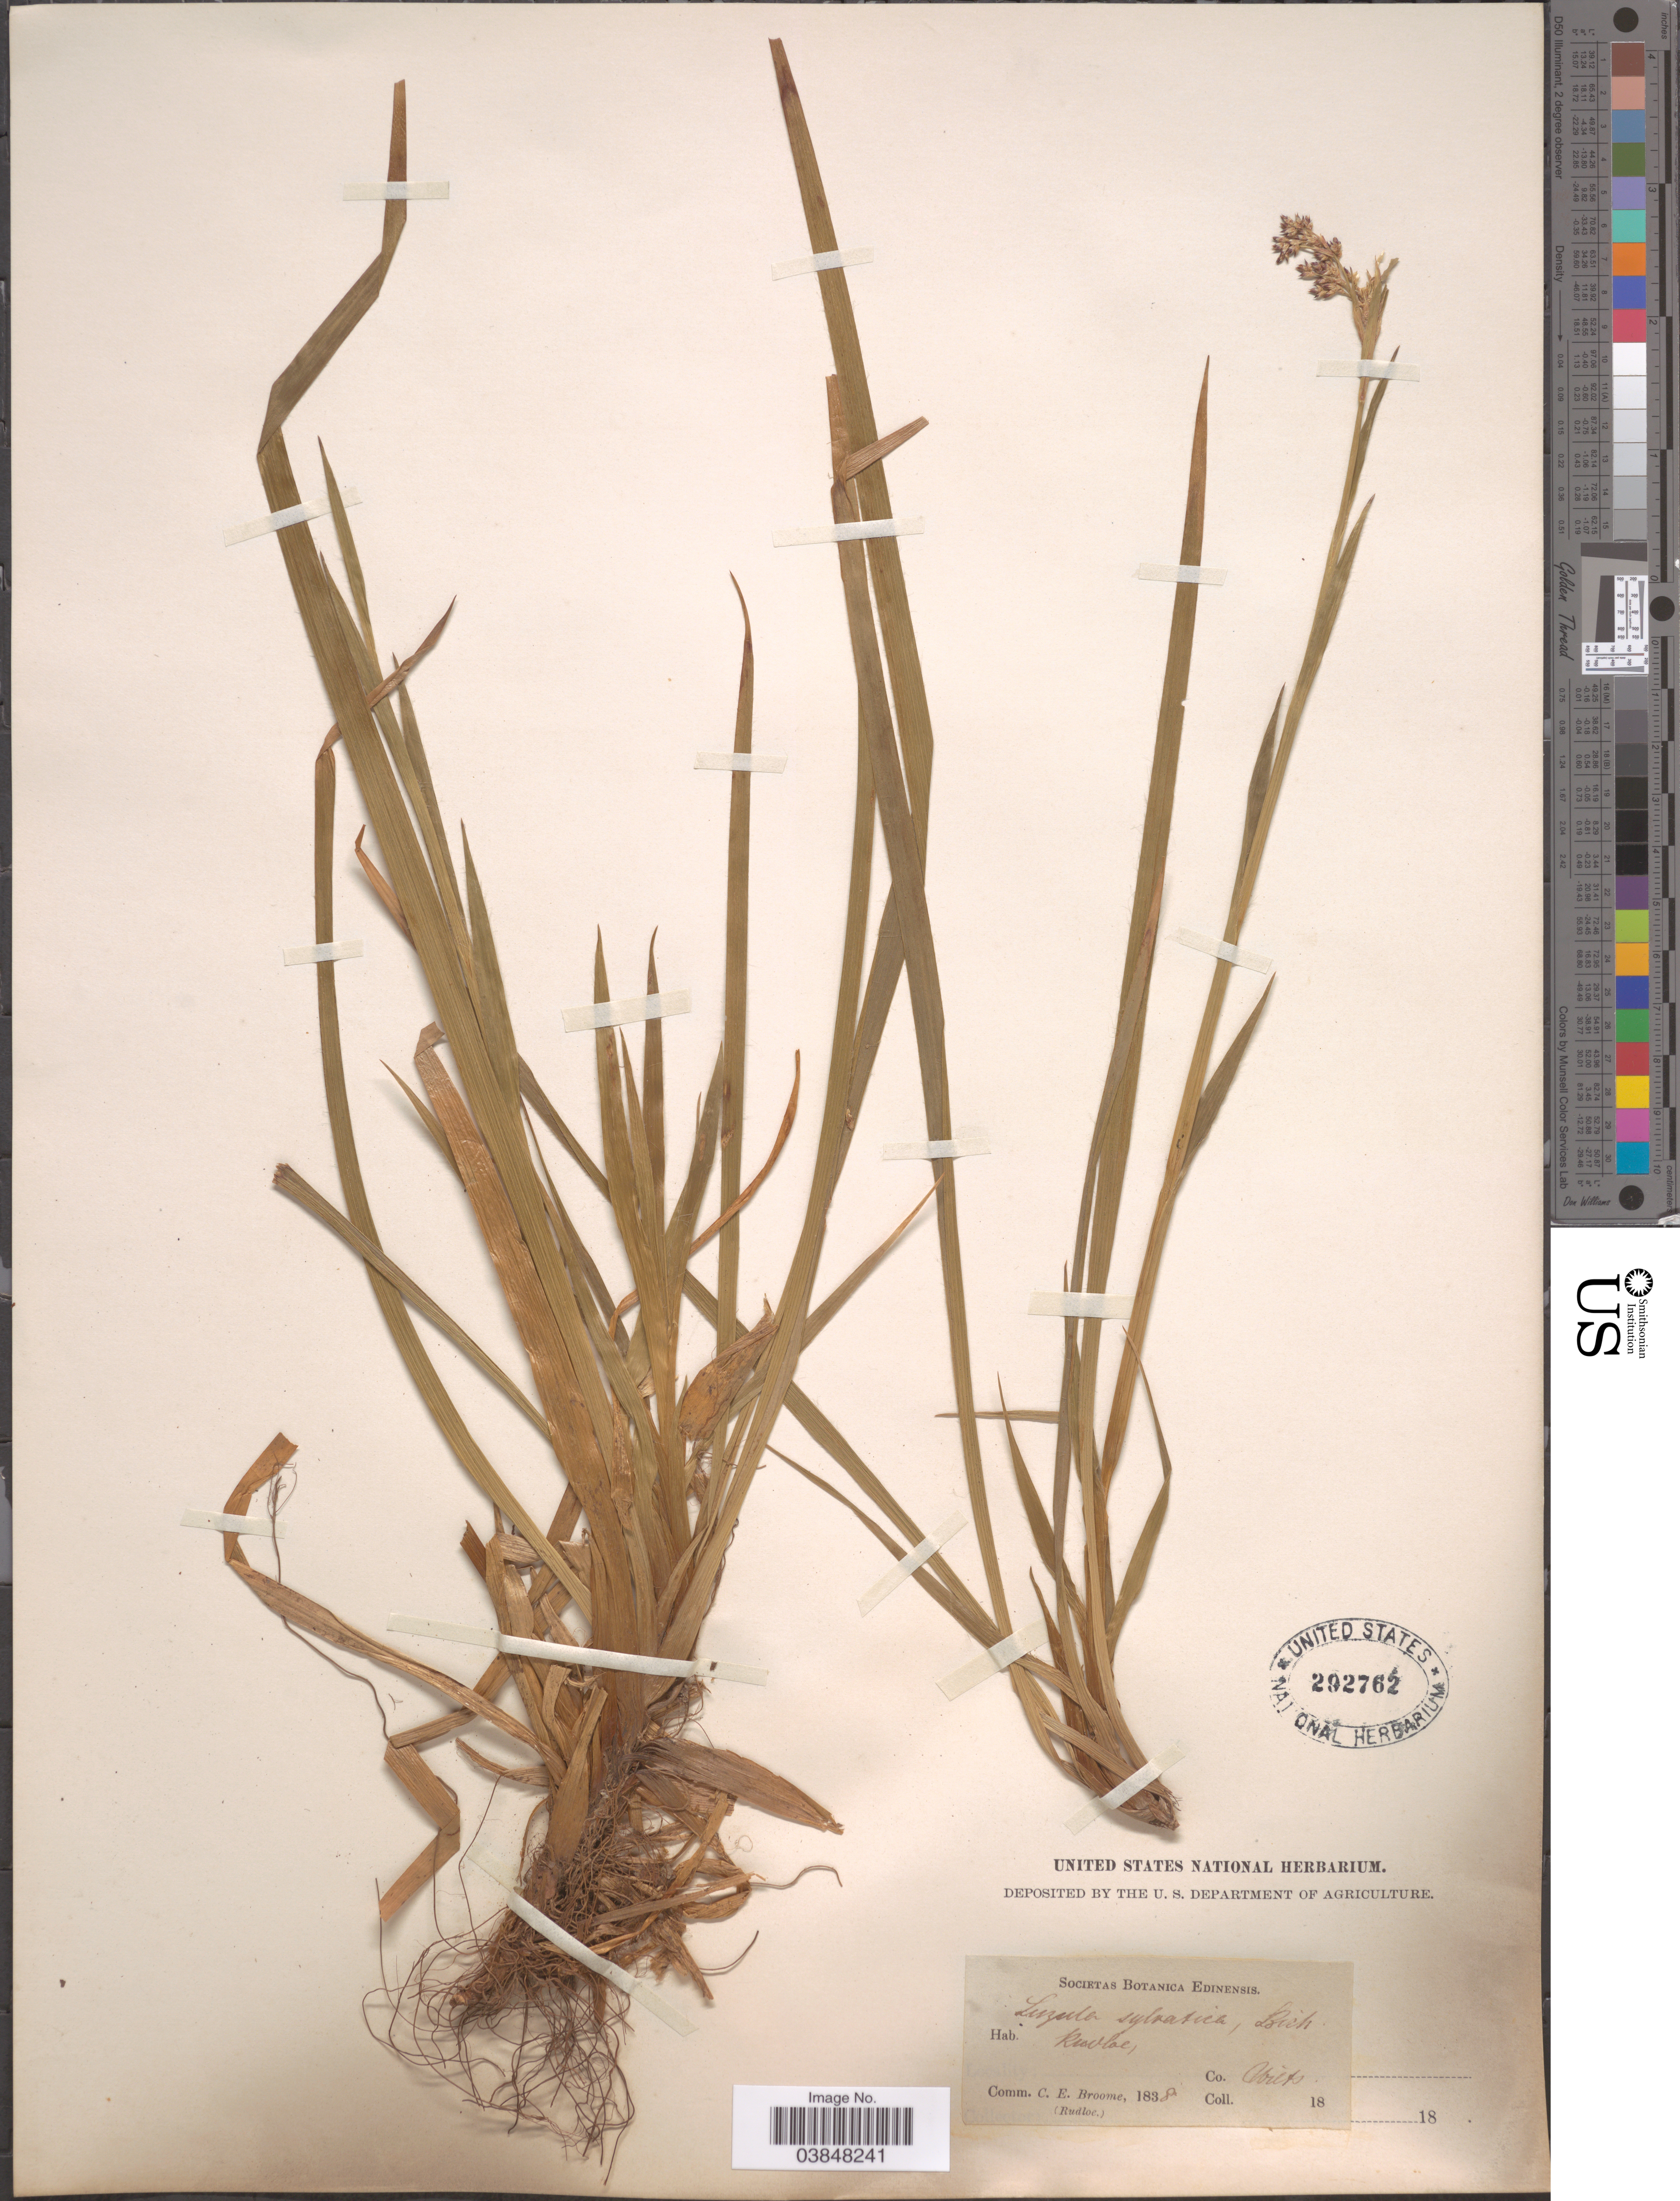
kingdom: Plantae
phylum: Tracheophyta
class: Liliopsida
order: Poales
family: Juncaceae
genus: Luzula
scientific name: Luzula sylvatica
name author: (Huds.) Gaudin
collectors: C. Broome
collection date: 1838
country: United Kingdom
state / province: England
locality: Rudloe, Co. Wilts.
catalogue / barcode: US 292762